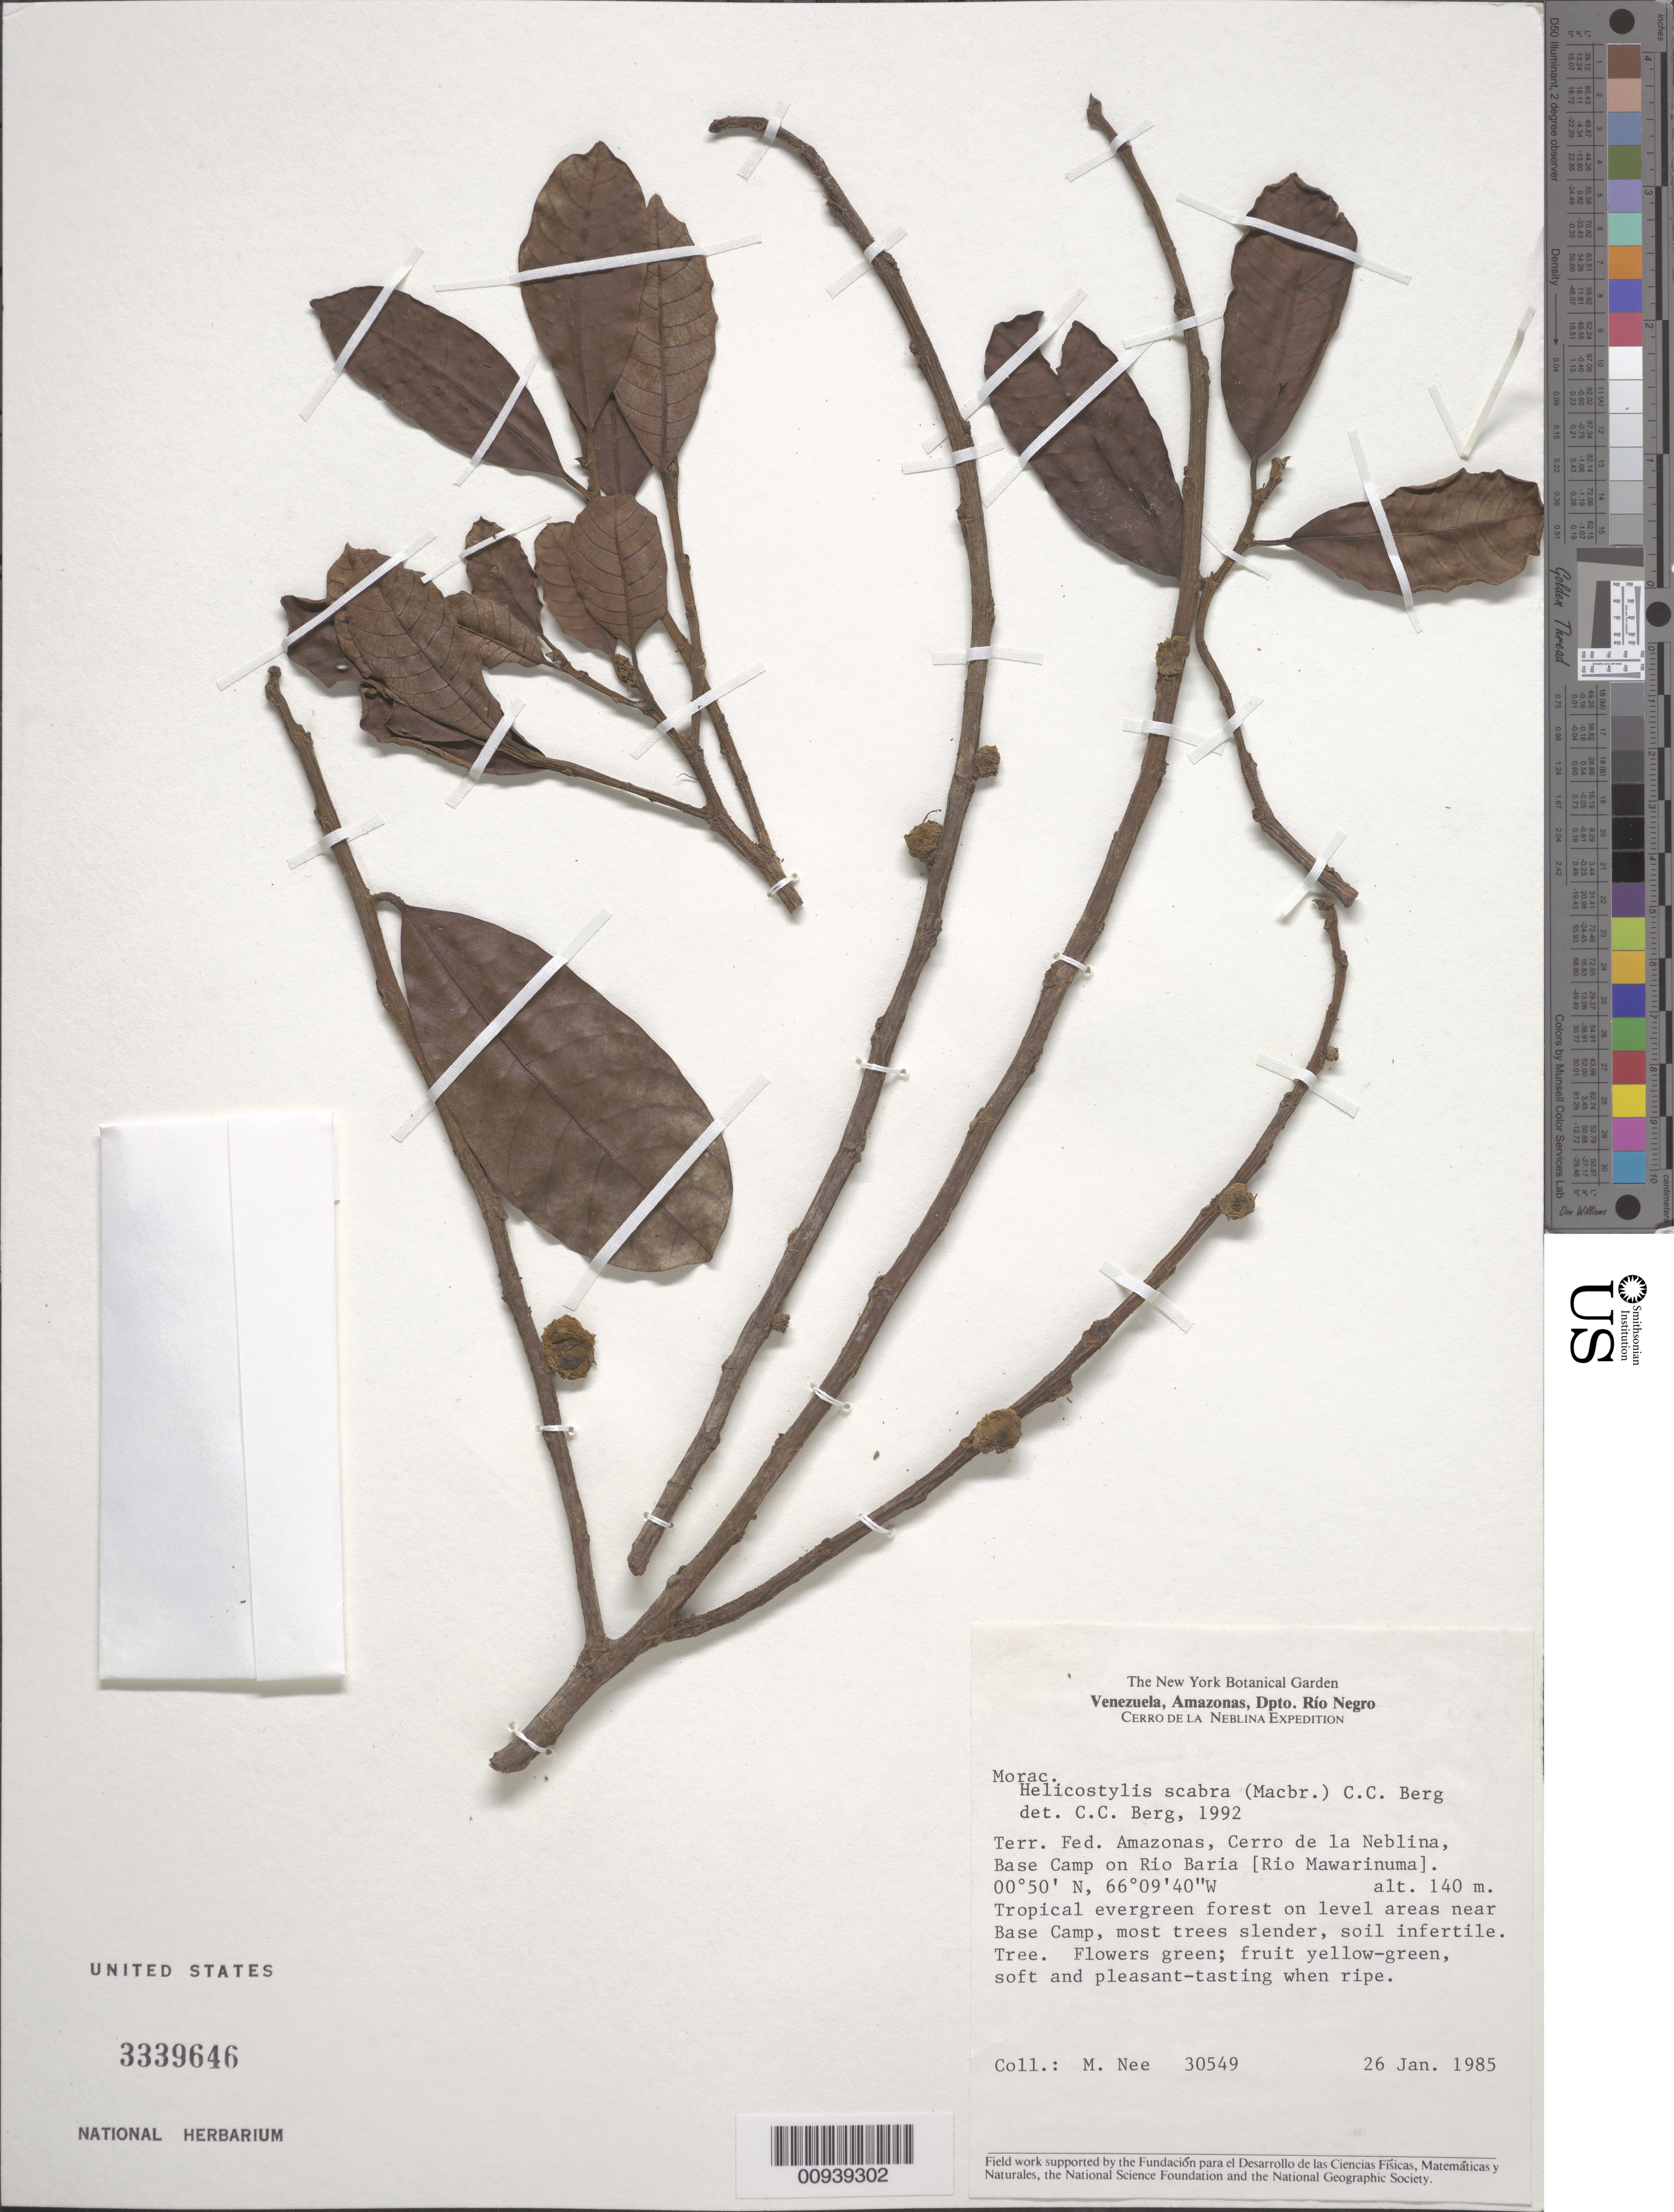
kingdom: Plantae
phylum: Tracheophyta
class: Magnoliopsida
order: Rosales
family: Moraceae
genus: Helicostylis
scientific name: Helicostylis scabra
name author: (J.F. Macbr.) C.C. Berg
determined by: Berg, C. C.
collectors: M. Nee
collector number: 30549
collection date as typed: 26-Jan-85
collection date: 1985-01-26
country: Venezuela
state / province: Amazonas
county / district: Río Negro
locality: Cerro de la Neblina, base camp on Río Baria (Río Mawarinuma)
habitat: Tropical lowland evergreen forest on level areas, soil infertile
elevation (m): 140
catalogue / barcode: US 3339646